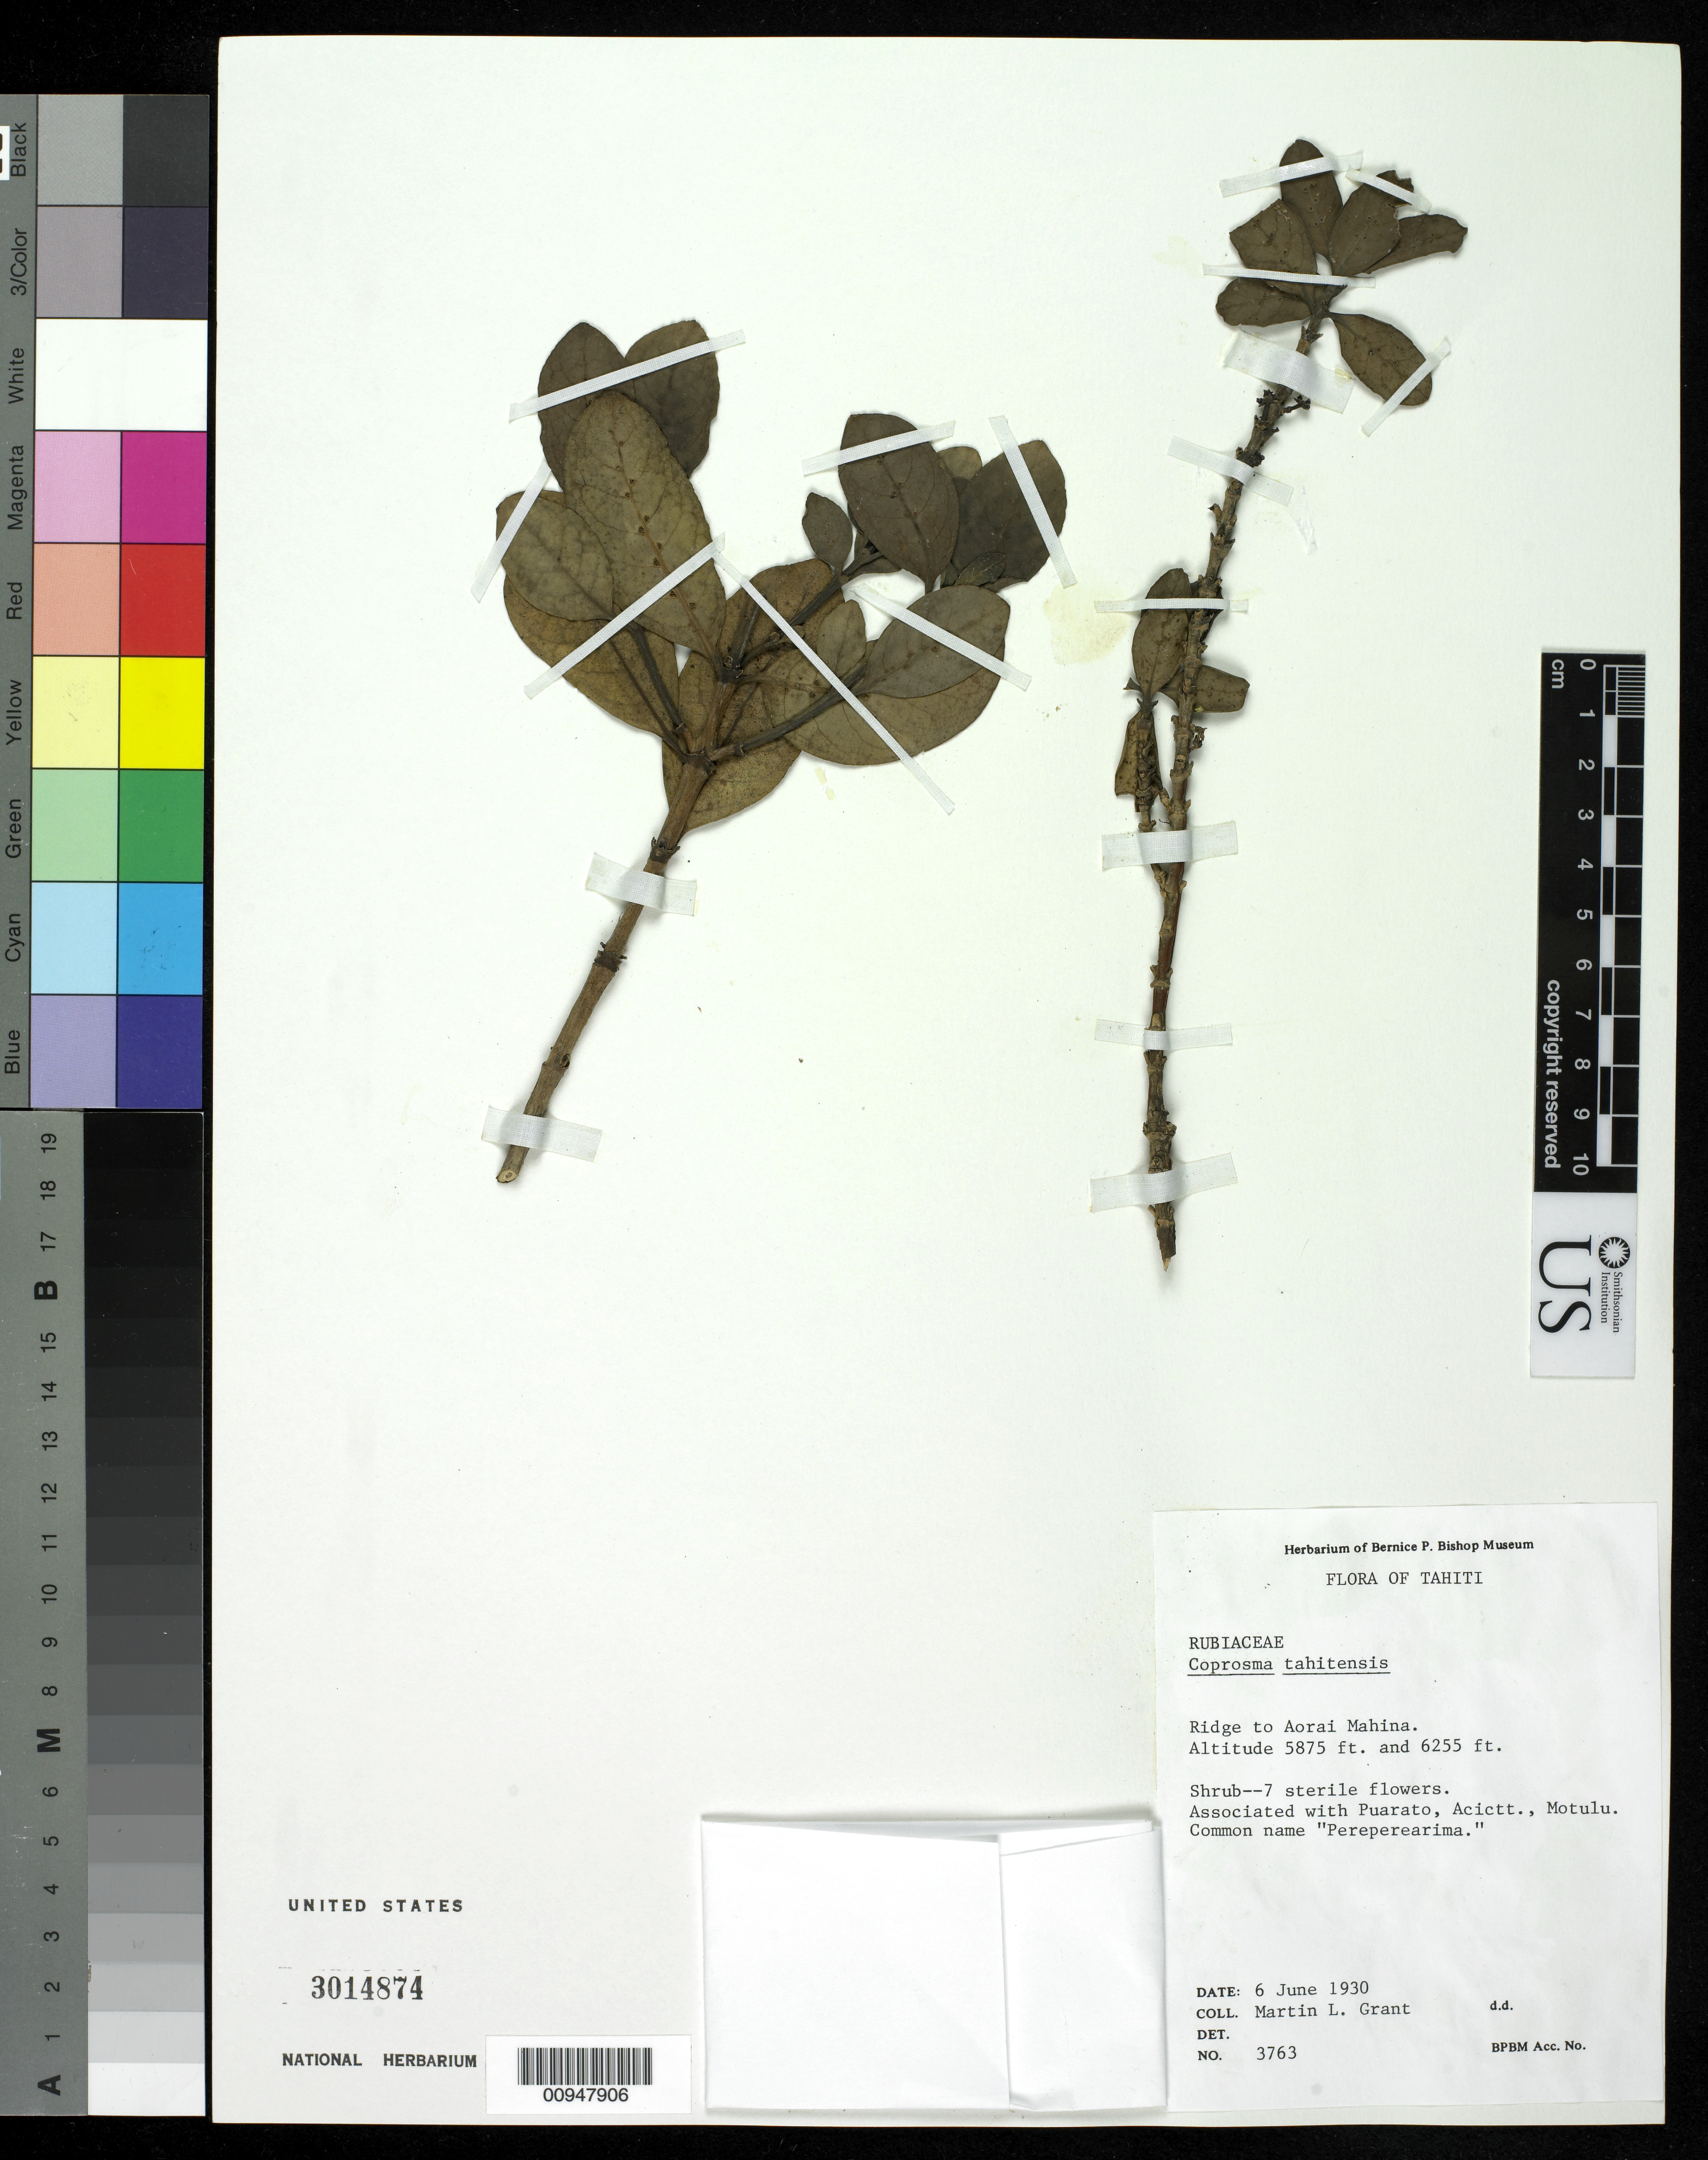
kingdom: Plantae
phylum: Tracheophyta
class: Magnoliopsida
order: Gentianales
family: Rubiaceae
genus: Coprosma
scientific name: Coprosma tahitensis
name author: A. Gray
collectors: M. L. Grant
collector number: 3763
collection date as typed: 06 May 1930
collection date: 1930-05-06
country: French Polynesia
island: Tahiti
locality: Ridge to Aorai Mahina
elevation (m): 1791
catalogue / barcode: US 3014874